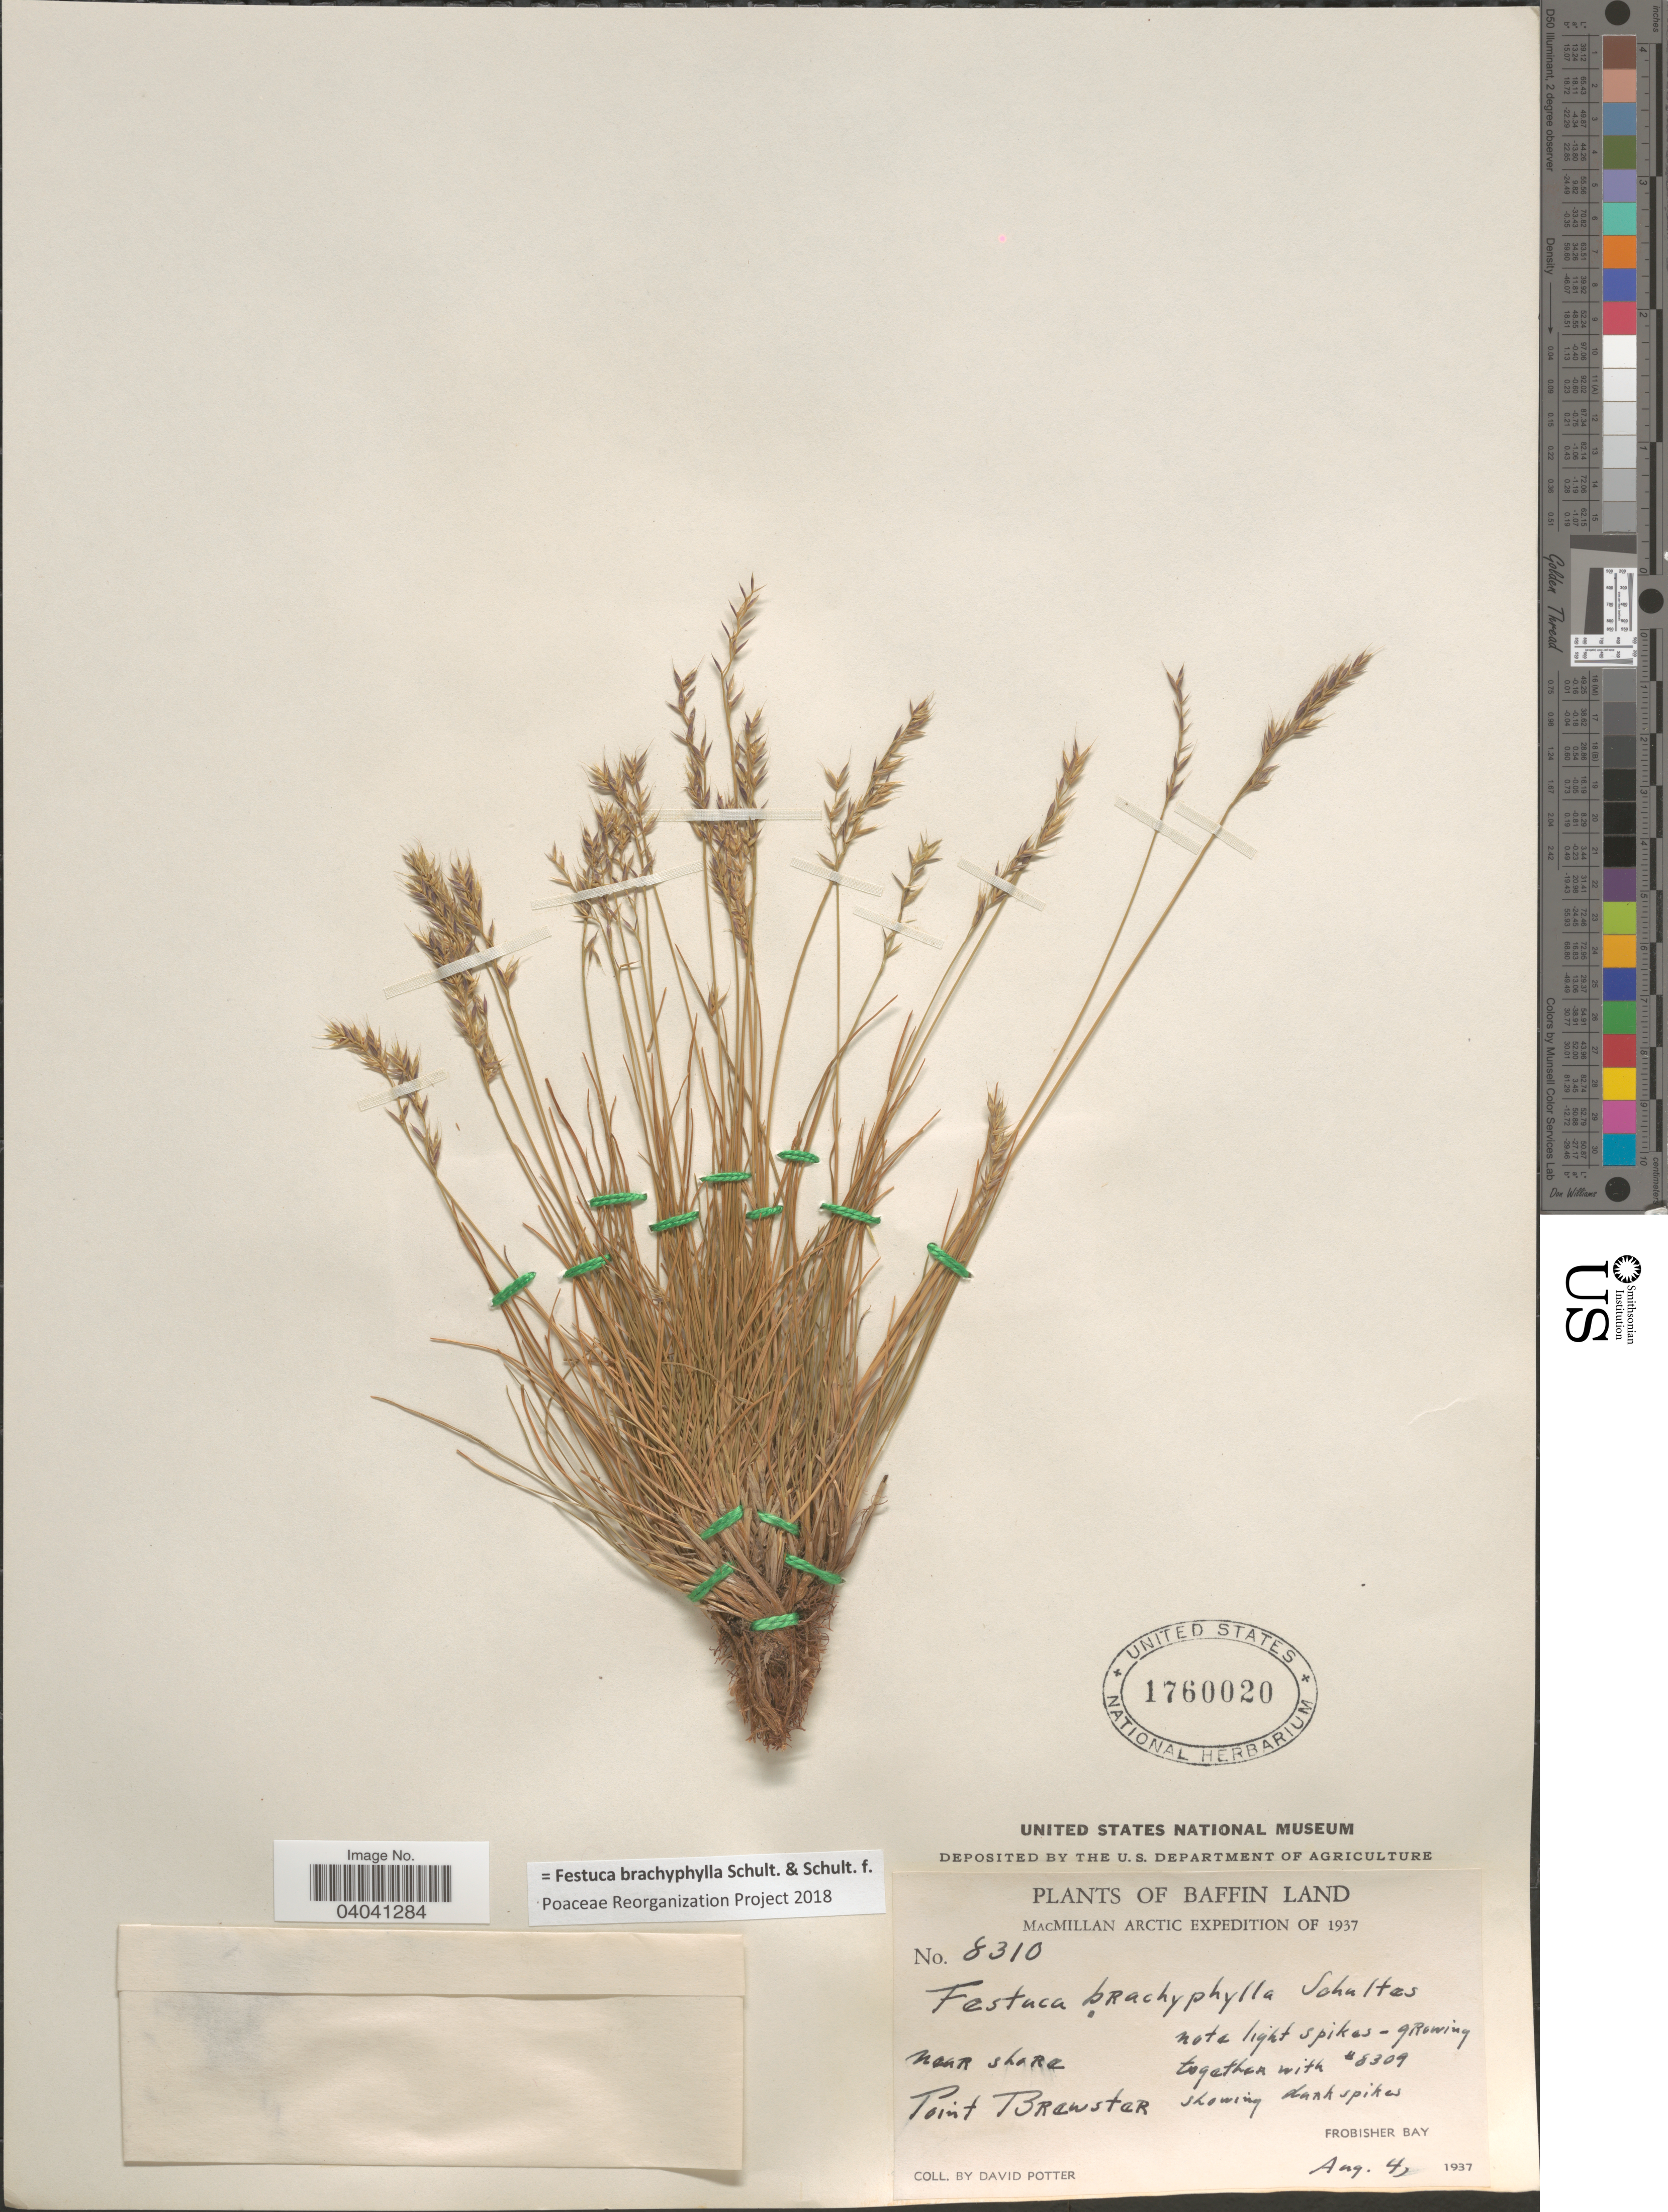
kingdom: Plantae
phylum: Tracheophyta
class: Liliopsida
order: Poales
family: Poaceae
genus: Festuca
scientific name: Festuca brachyphylla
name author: Schult. & Schult. f.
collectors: D. Potter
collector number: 8310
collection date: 1937-08-04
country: Canada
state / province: Nunavut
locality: Baffin Land. Near shore. Point Brewster. Frobisher Bay.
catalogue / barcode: US 1760020